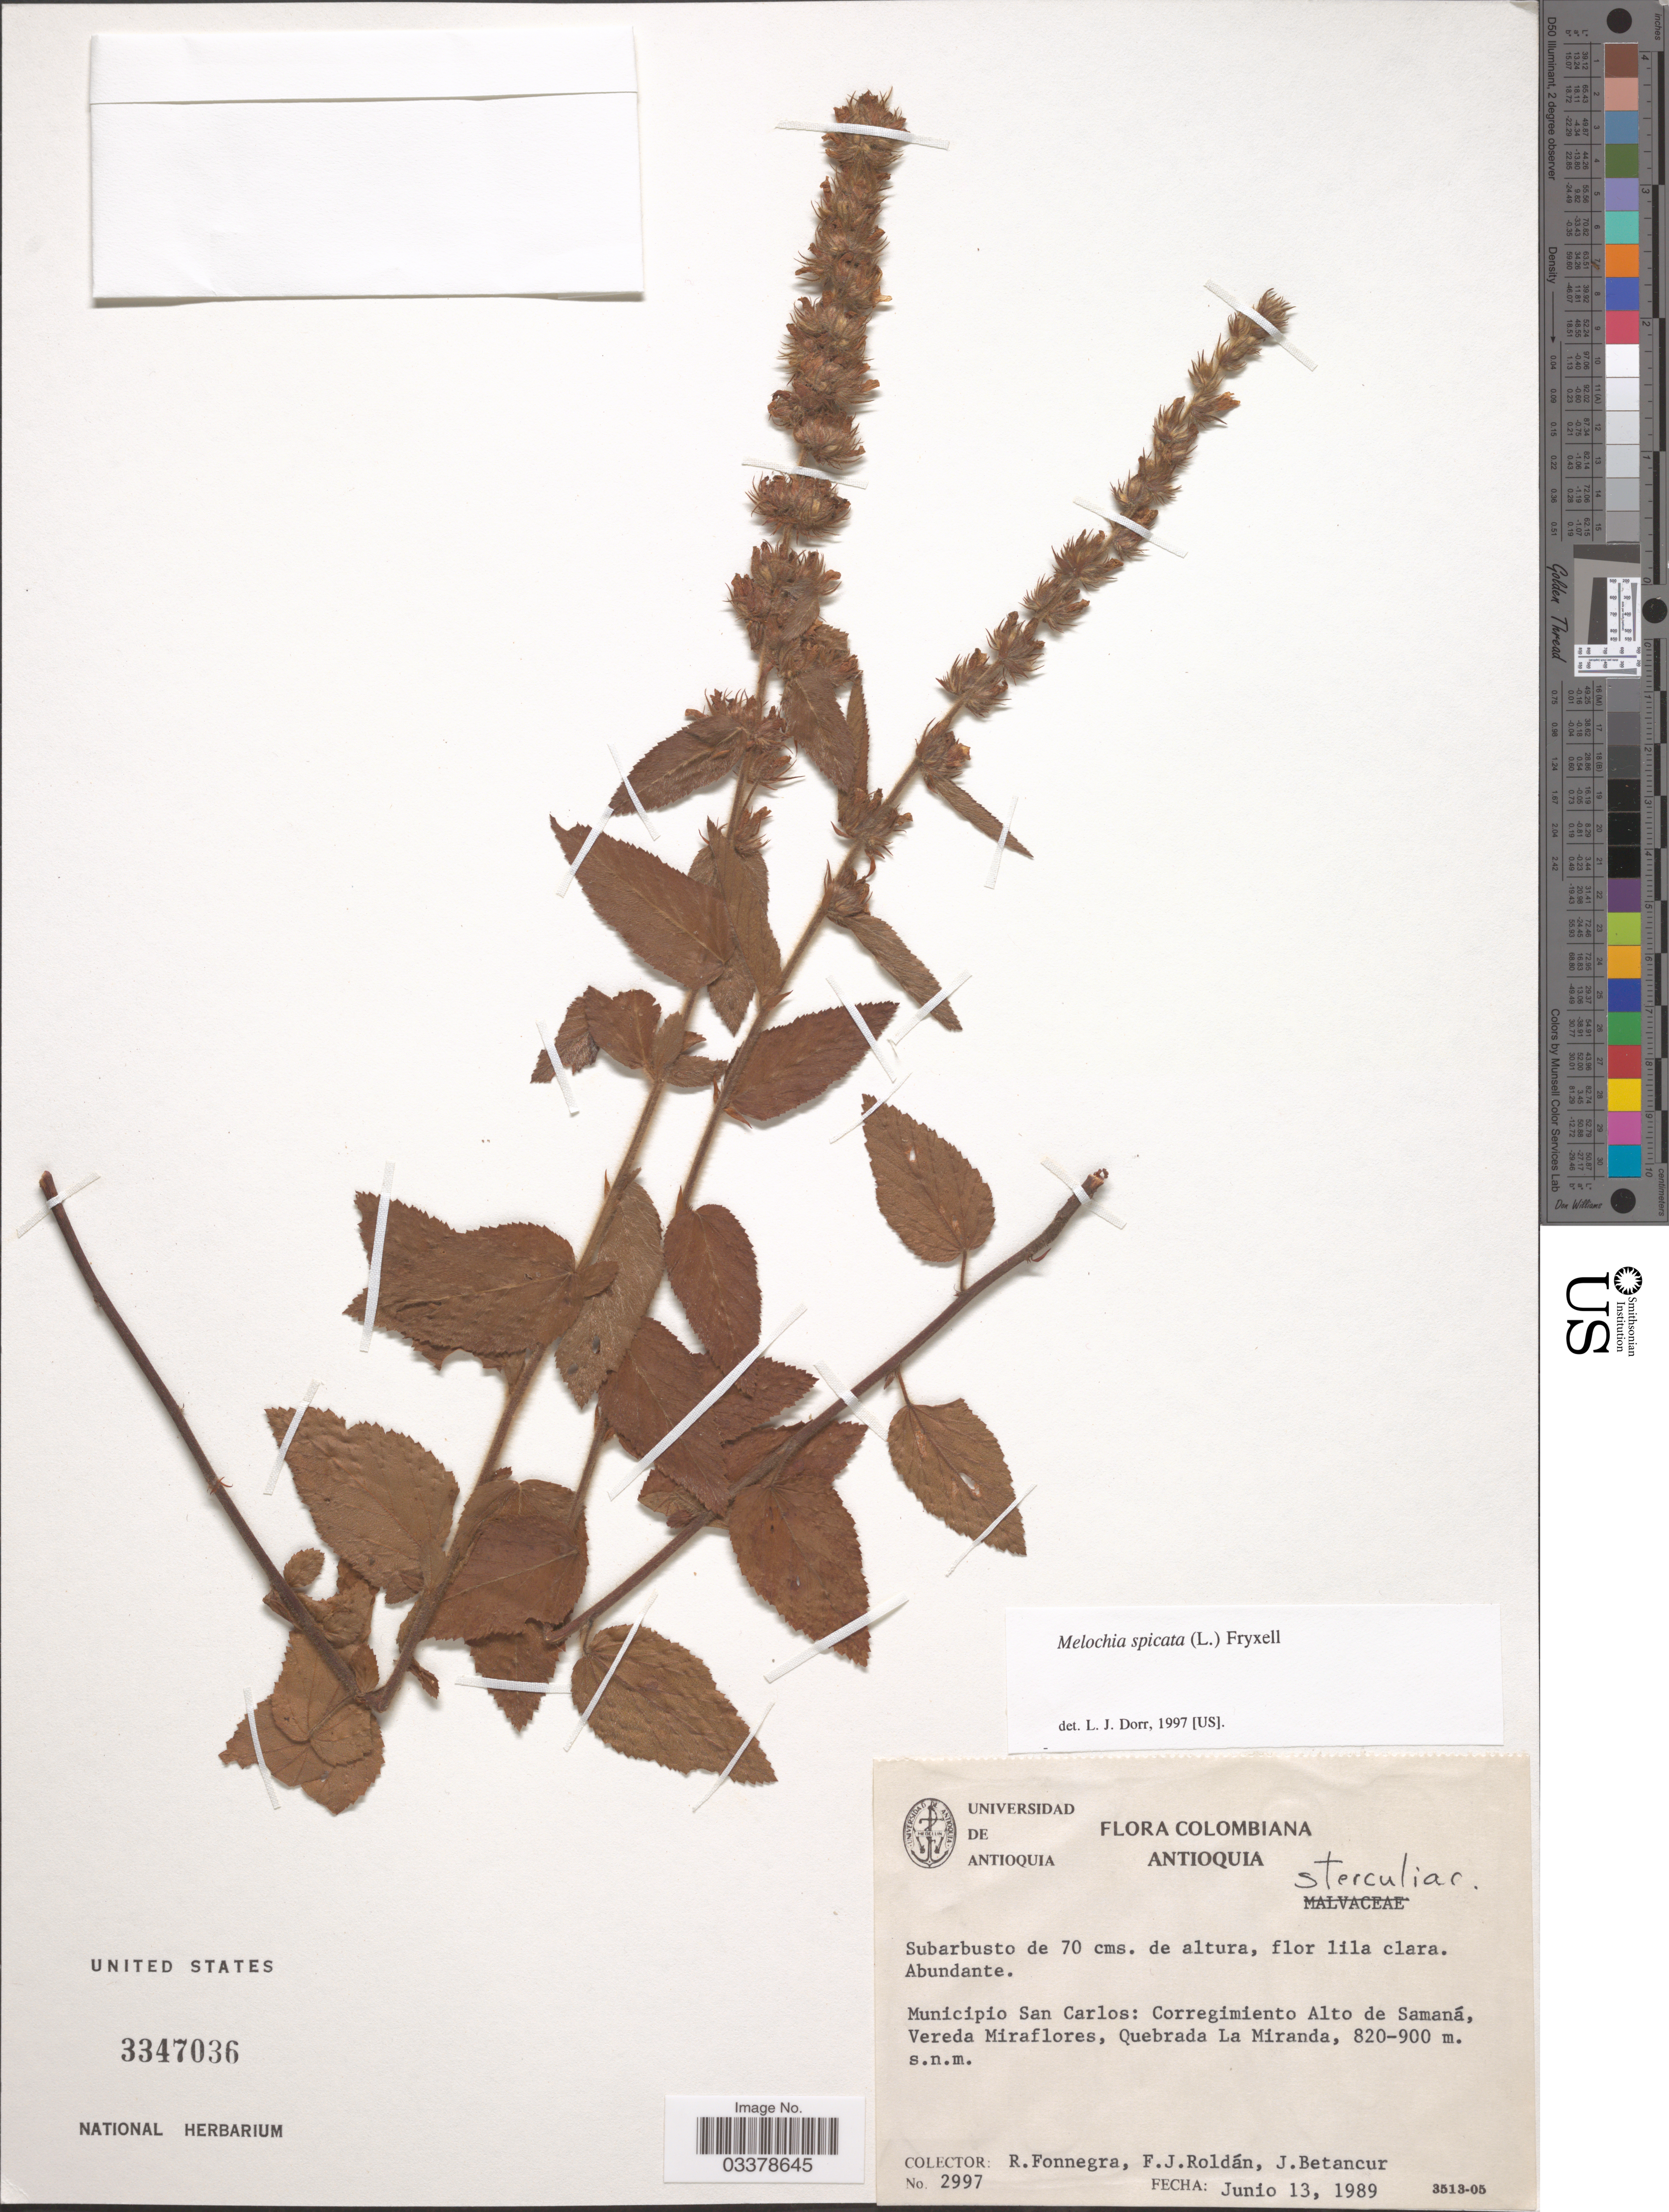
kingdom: Plantae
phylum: Tracheophyta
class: Magnoliopsida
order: Malvales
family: Malvaceae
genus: Melochia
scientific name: Melochia spicata var. spicata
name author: (L.) Fryxell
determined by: Dorr, L. J., (BOT), Smithsonian Institution - National Museum of Natural History (UNITED STATES)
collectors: R. Fonnegra, F. J. Roldán & J. Betancur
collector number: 2997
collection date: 1989-06-13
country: Colombia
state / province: Antioquia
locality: Municipio San Carlos: Corregimiento Alto de Samaná, Vereda Miraflores, Quebrada La Miranda.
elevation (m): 820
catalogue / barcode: US 3347036